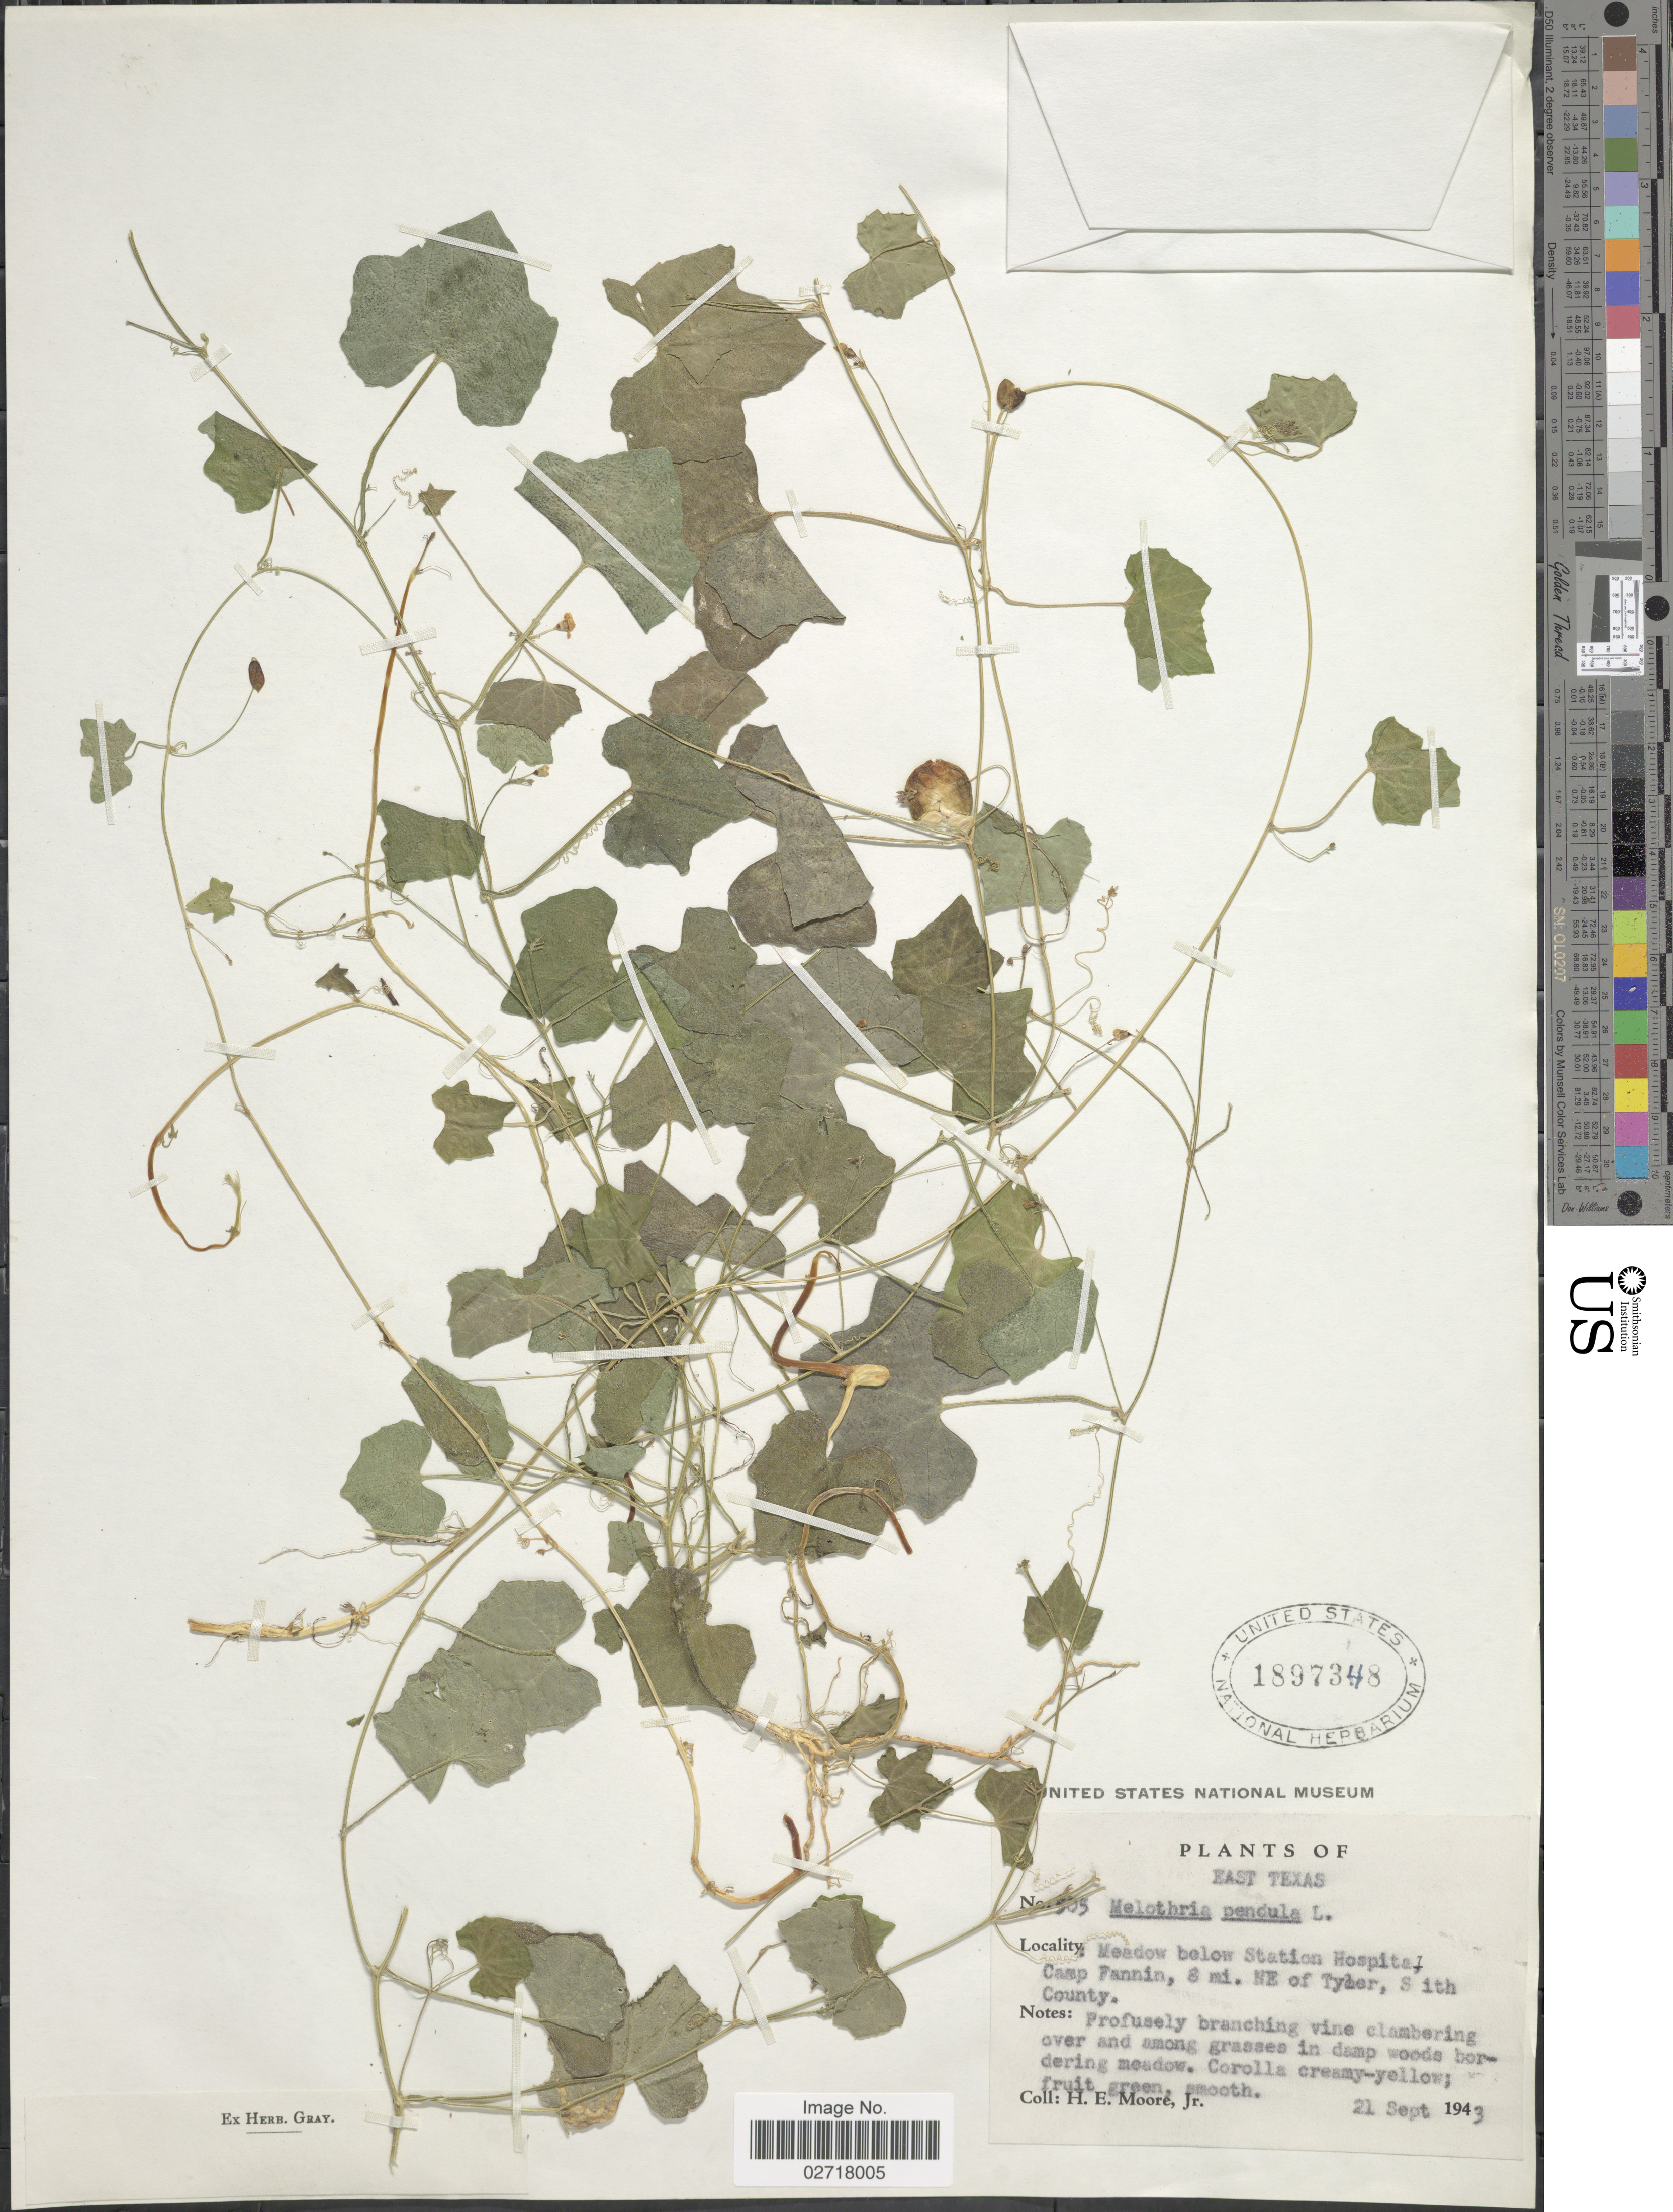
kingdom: Plantae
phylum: Tracheophyta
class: Magnoliopsida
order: Cucurbitales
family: Cucurbitaceae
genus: Melothria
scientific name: Melothria pendula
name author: L.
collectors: H. Moore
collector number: !05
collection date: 1943-09-21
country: United States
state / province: Texas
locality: East Texas. Meadow below Station Hospital, Camp Fannin, 8 mi. NE of Tyler, Sith County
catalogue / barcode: US 1897348